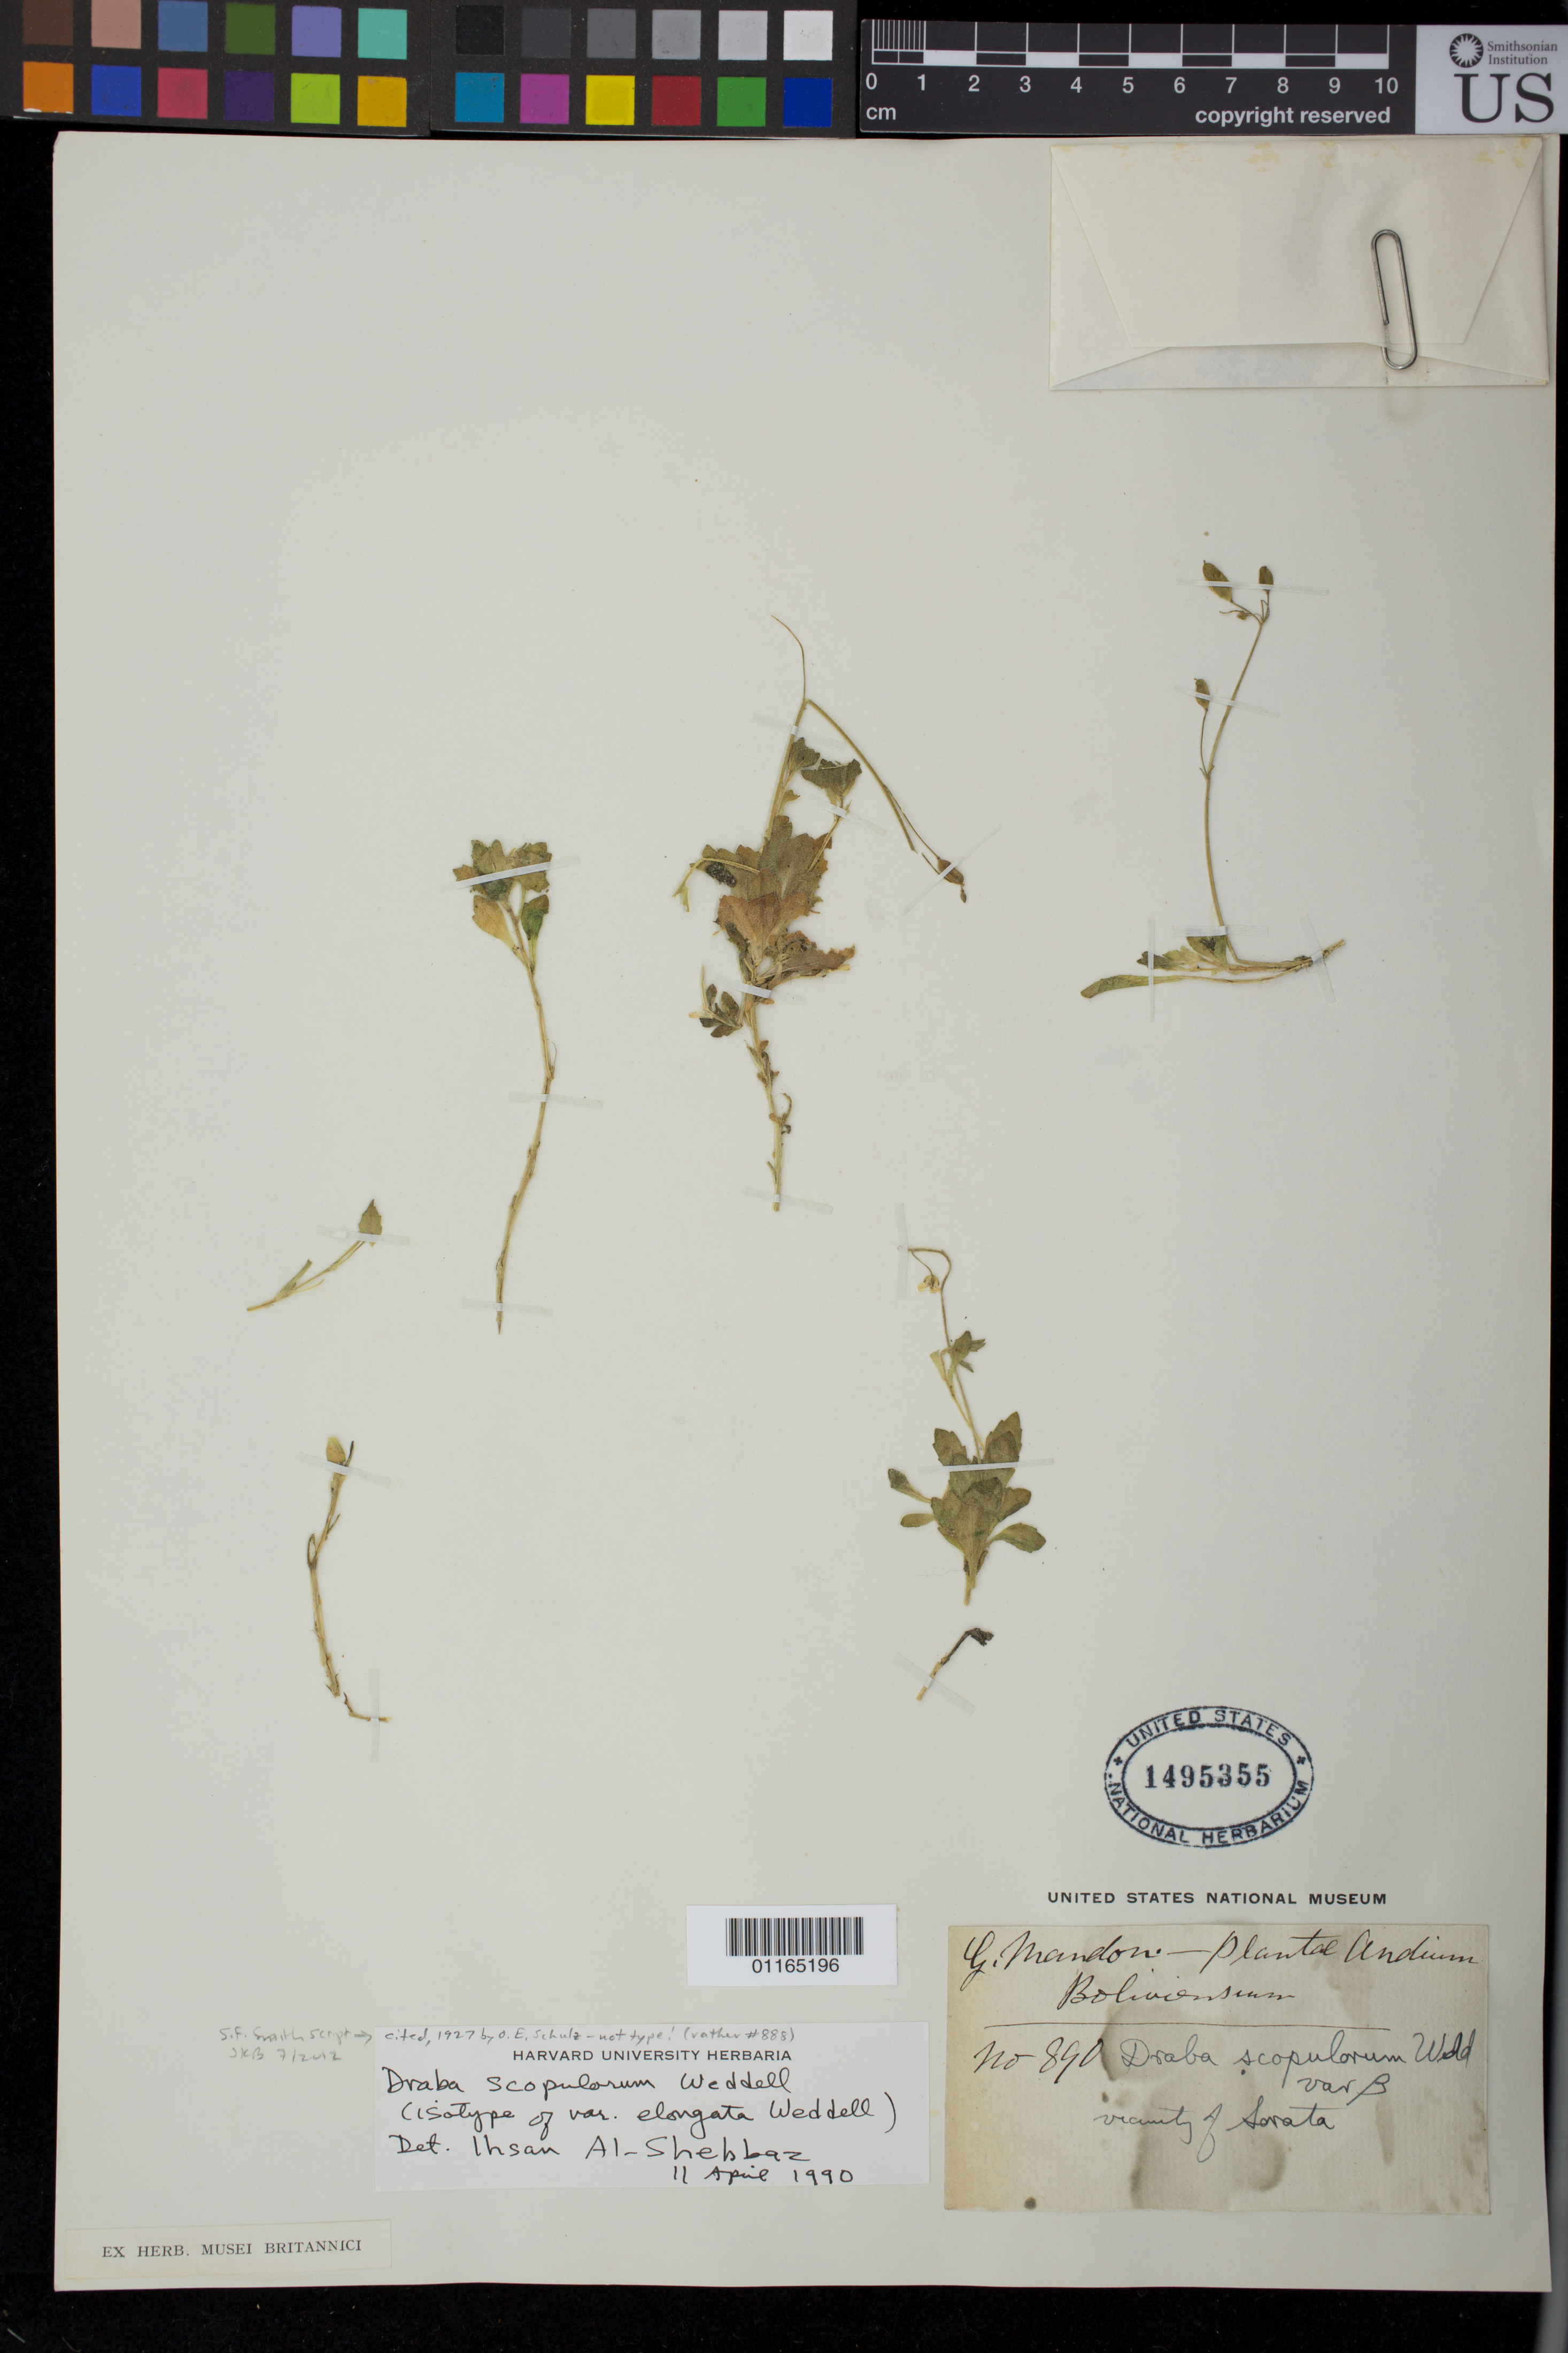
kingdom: Plantae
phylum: Tracheophyta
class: Magnoliopsida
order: Brassicales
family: Brassicaceae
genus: Draba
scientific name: Draba scopulorum f. elongata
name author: Wedd.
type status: Possible Type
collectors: G. Mandon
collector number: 890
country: Bolivia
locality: Vicinity of Sorata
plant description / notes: Annotated by Al-Shehbaz (1990) as "isotype of var. [sic.] elongata Weddell" but dubiously type material; protologue cites (only) Mandon 888. Also annotated (unsigned, undated; S.F. Smith script) "cited, 1927 by O.E. Schulz - not type! (rather #888)"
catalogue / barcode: US 1495355